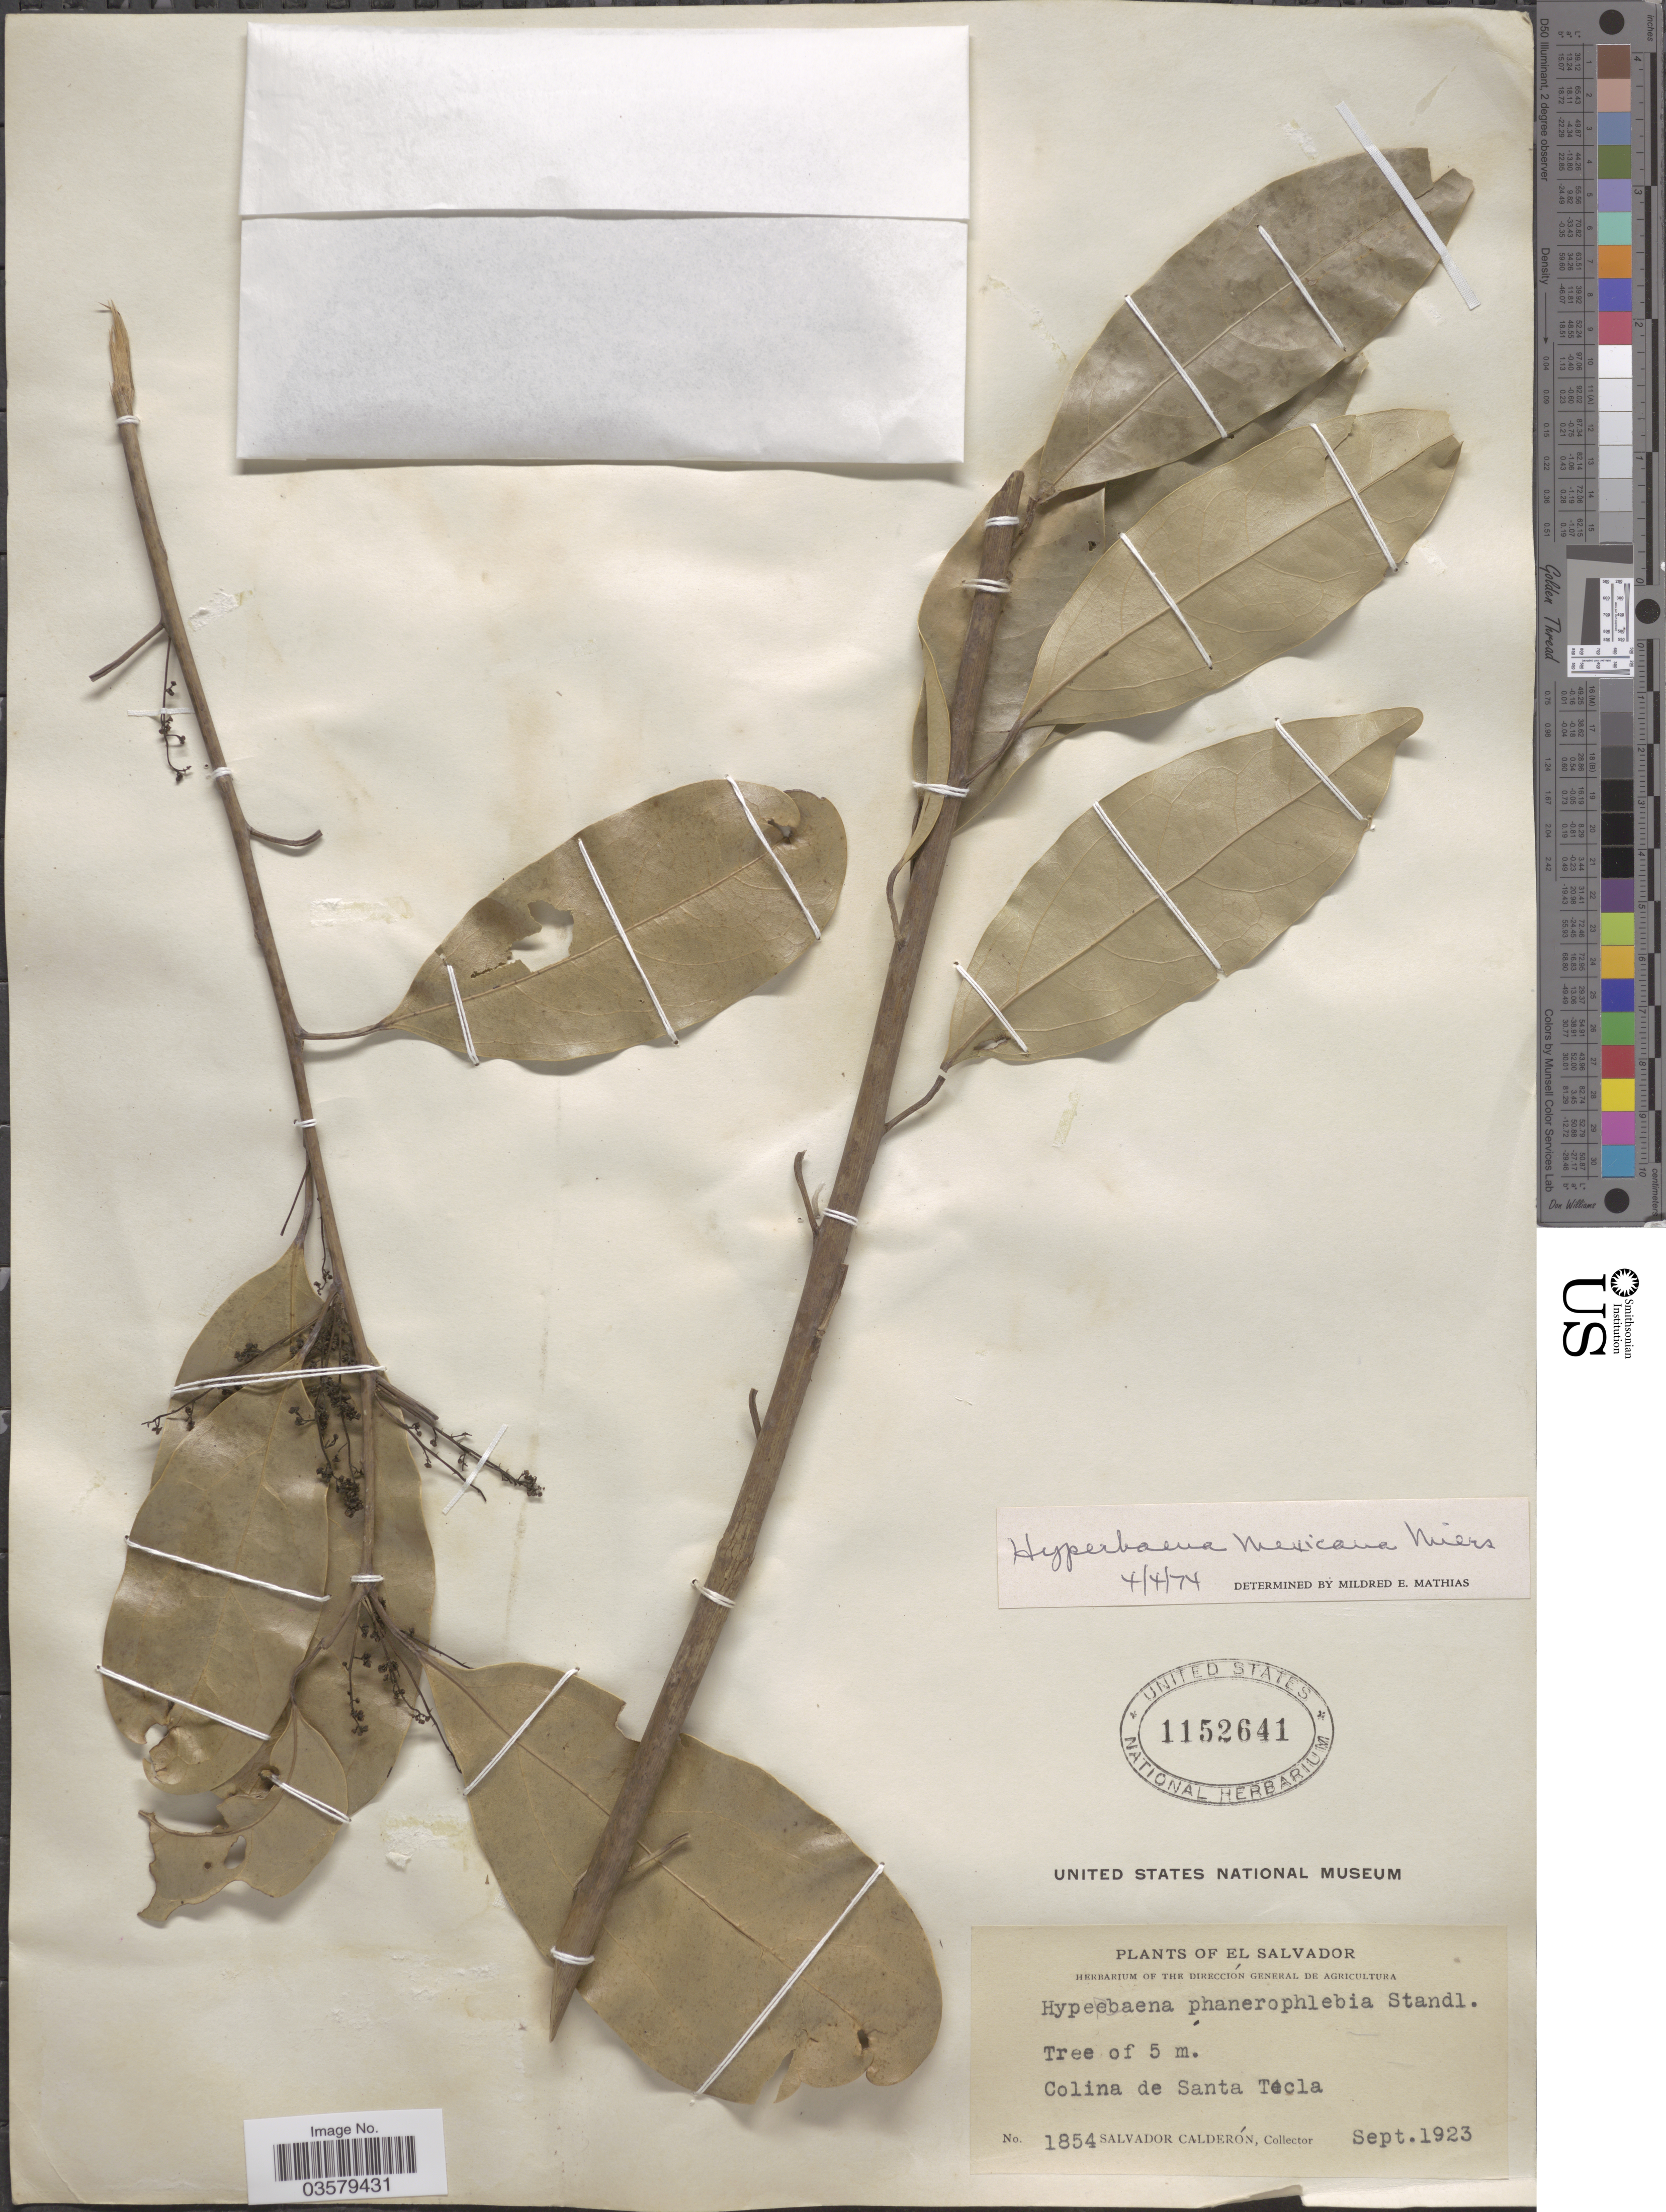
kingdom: Plantae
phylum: Tracheophyta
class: Magnoliopsida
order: Ranunculales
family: Menispermaceae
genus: Hyperbaena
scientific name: Hyperbaena mexicana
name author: Miers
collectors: S. Calderón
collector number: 1854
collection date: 1923-09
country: El Salvador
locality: Colina de Santa Tecla.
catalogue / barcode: US 1152641